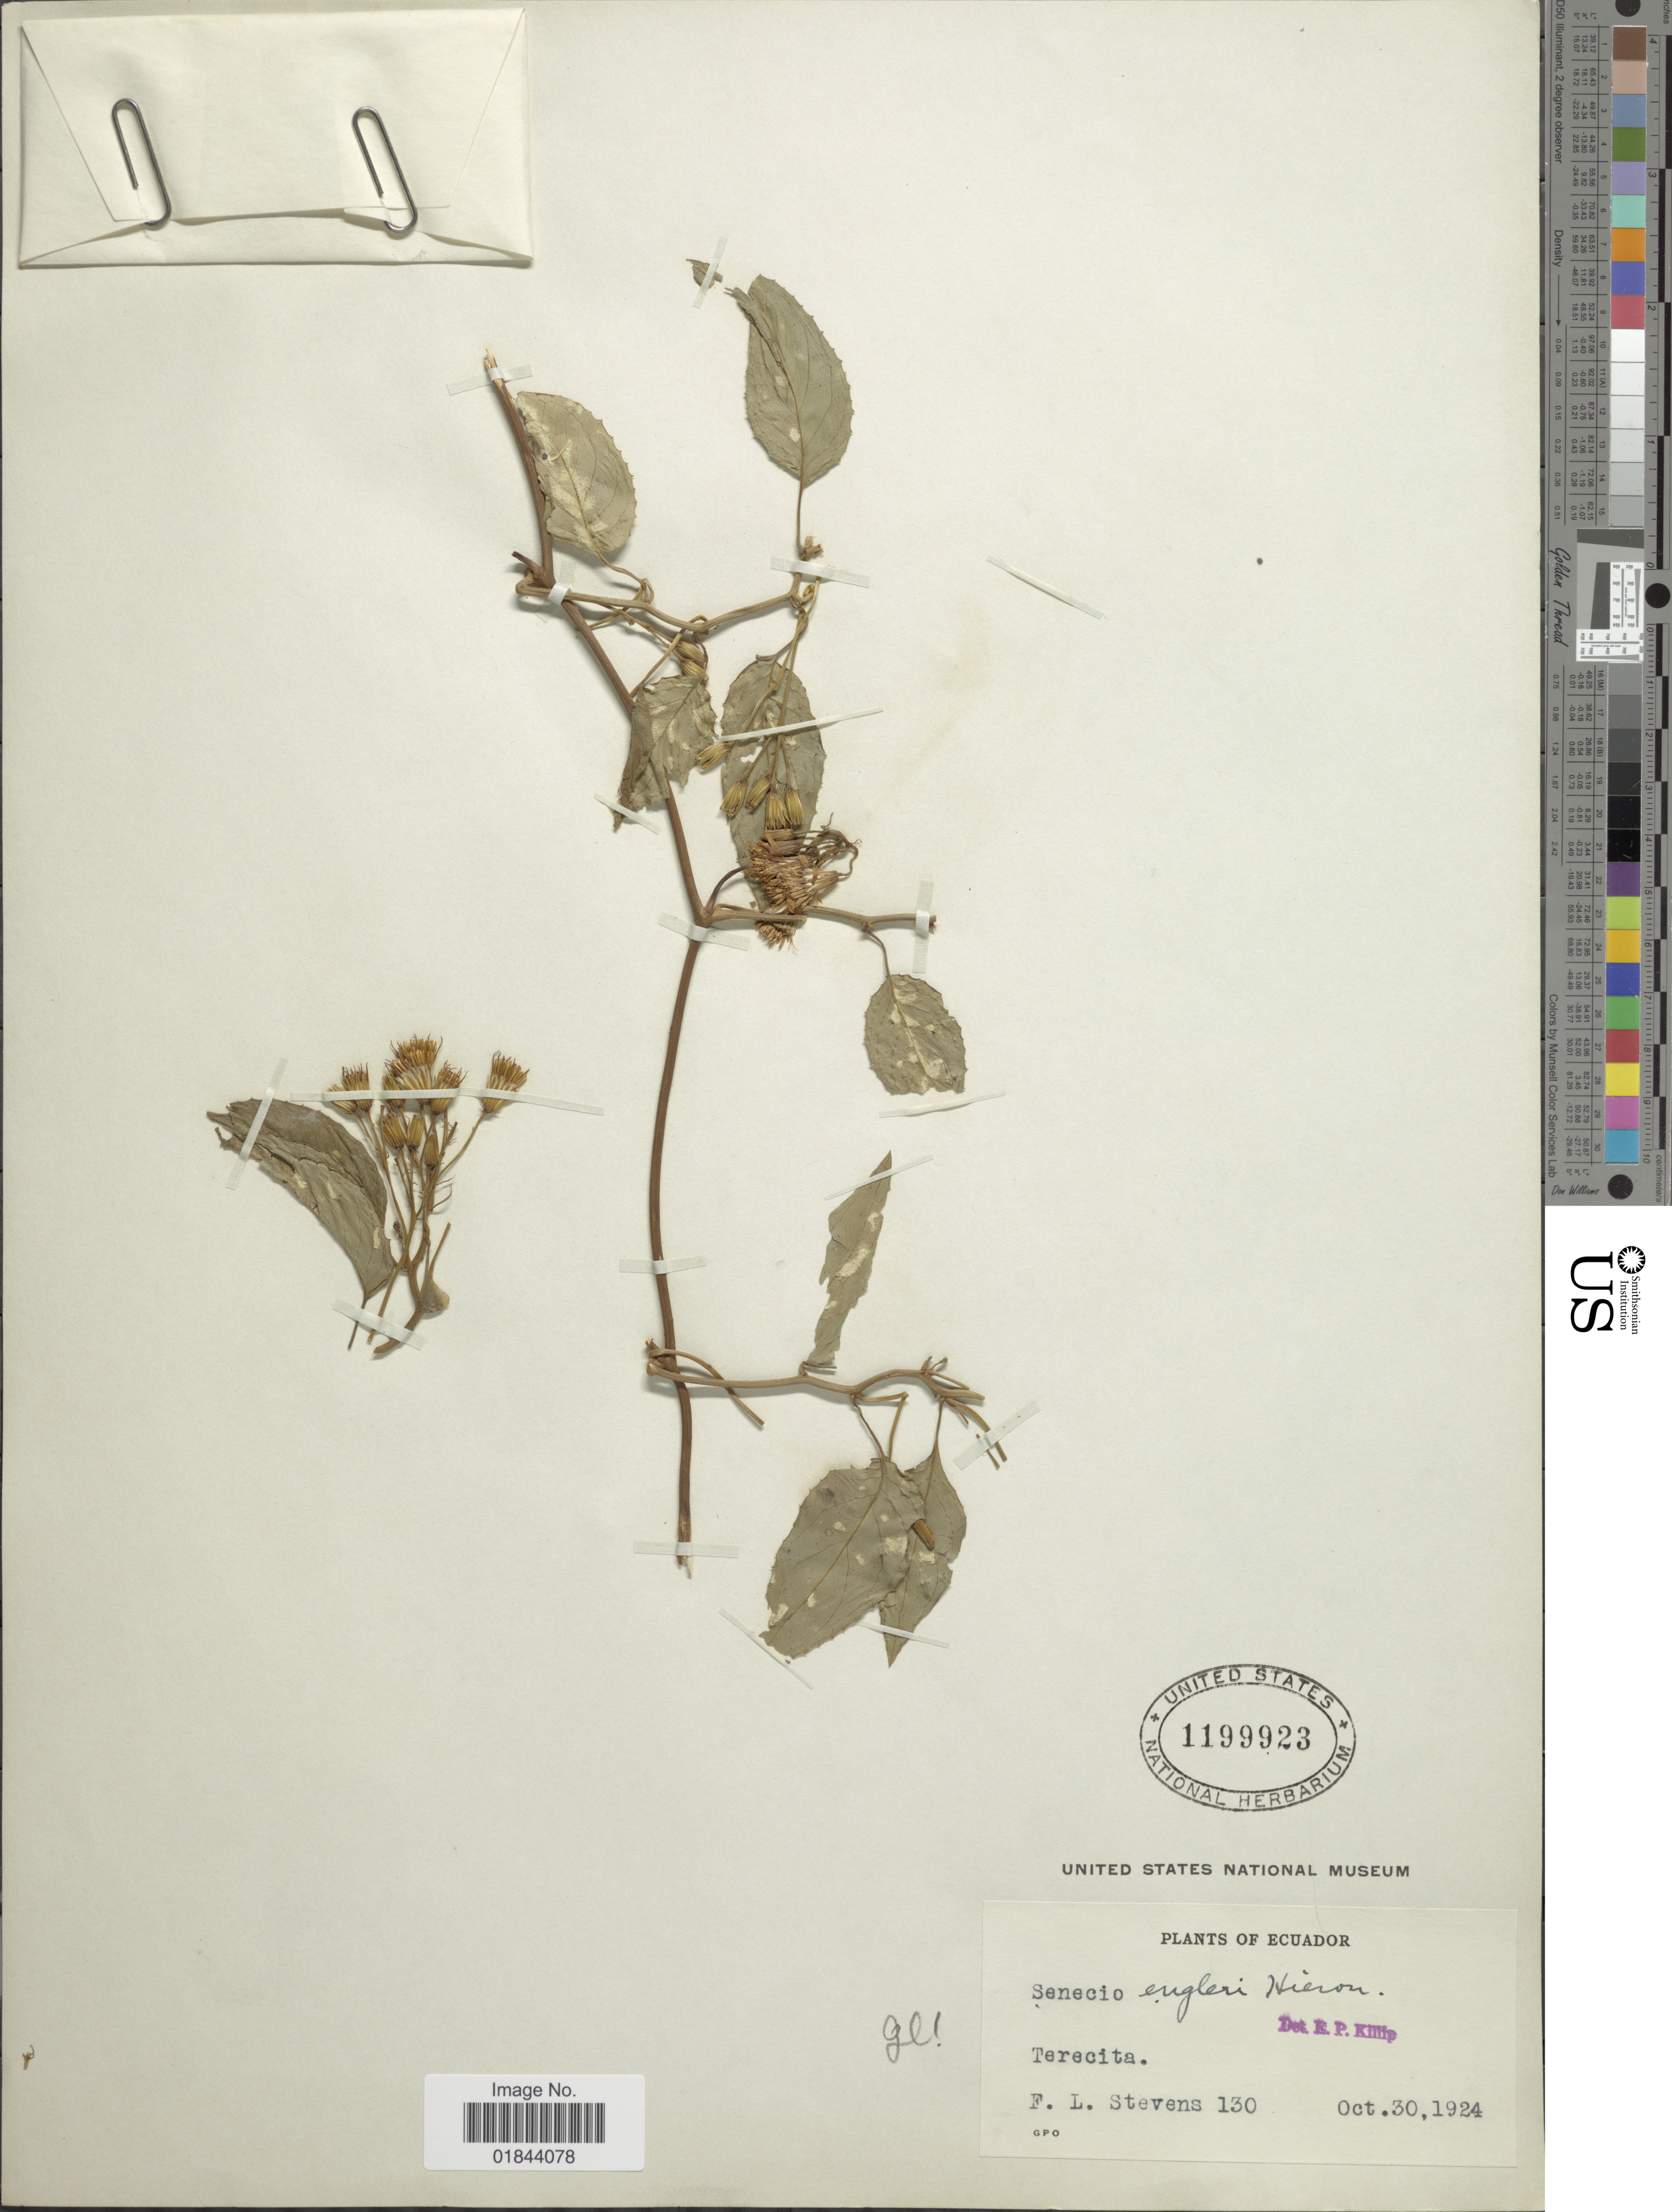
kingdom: Plantae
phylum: Tracheophyta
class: Magnoliopsida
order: Asterales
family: Asteraceae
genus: Pseudogynoxys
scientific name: Pseudogynoxys engleri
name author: (Hieron.) H. Rob. & Cuatrec.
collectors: F. L. Stevens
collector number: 130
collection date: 1924-10-30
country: Ecuador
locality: Terecita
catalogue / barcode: US 1199923